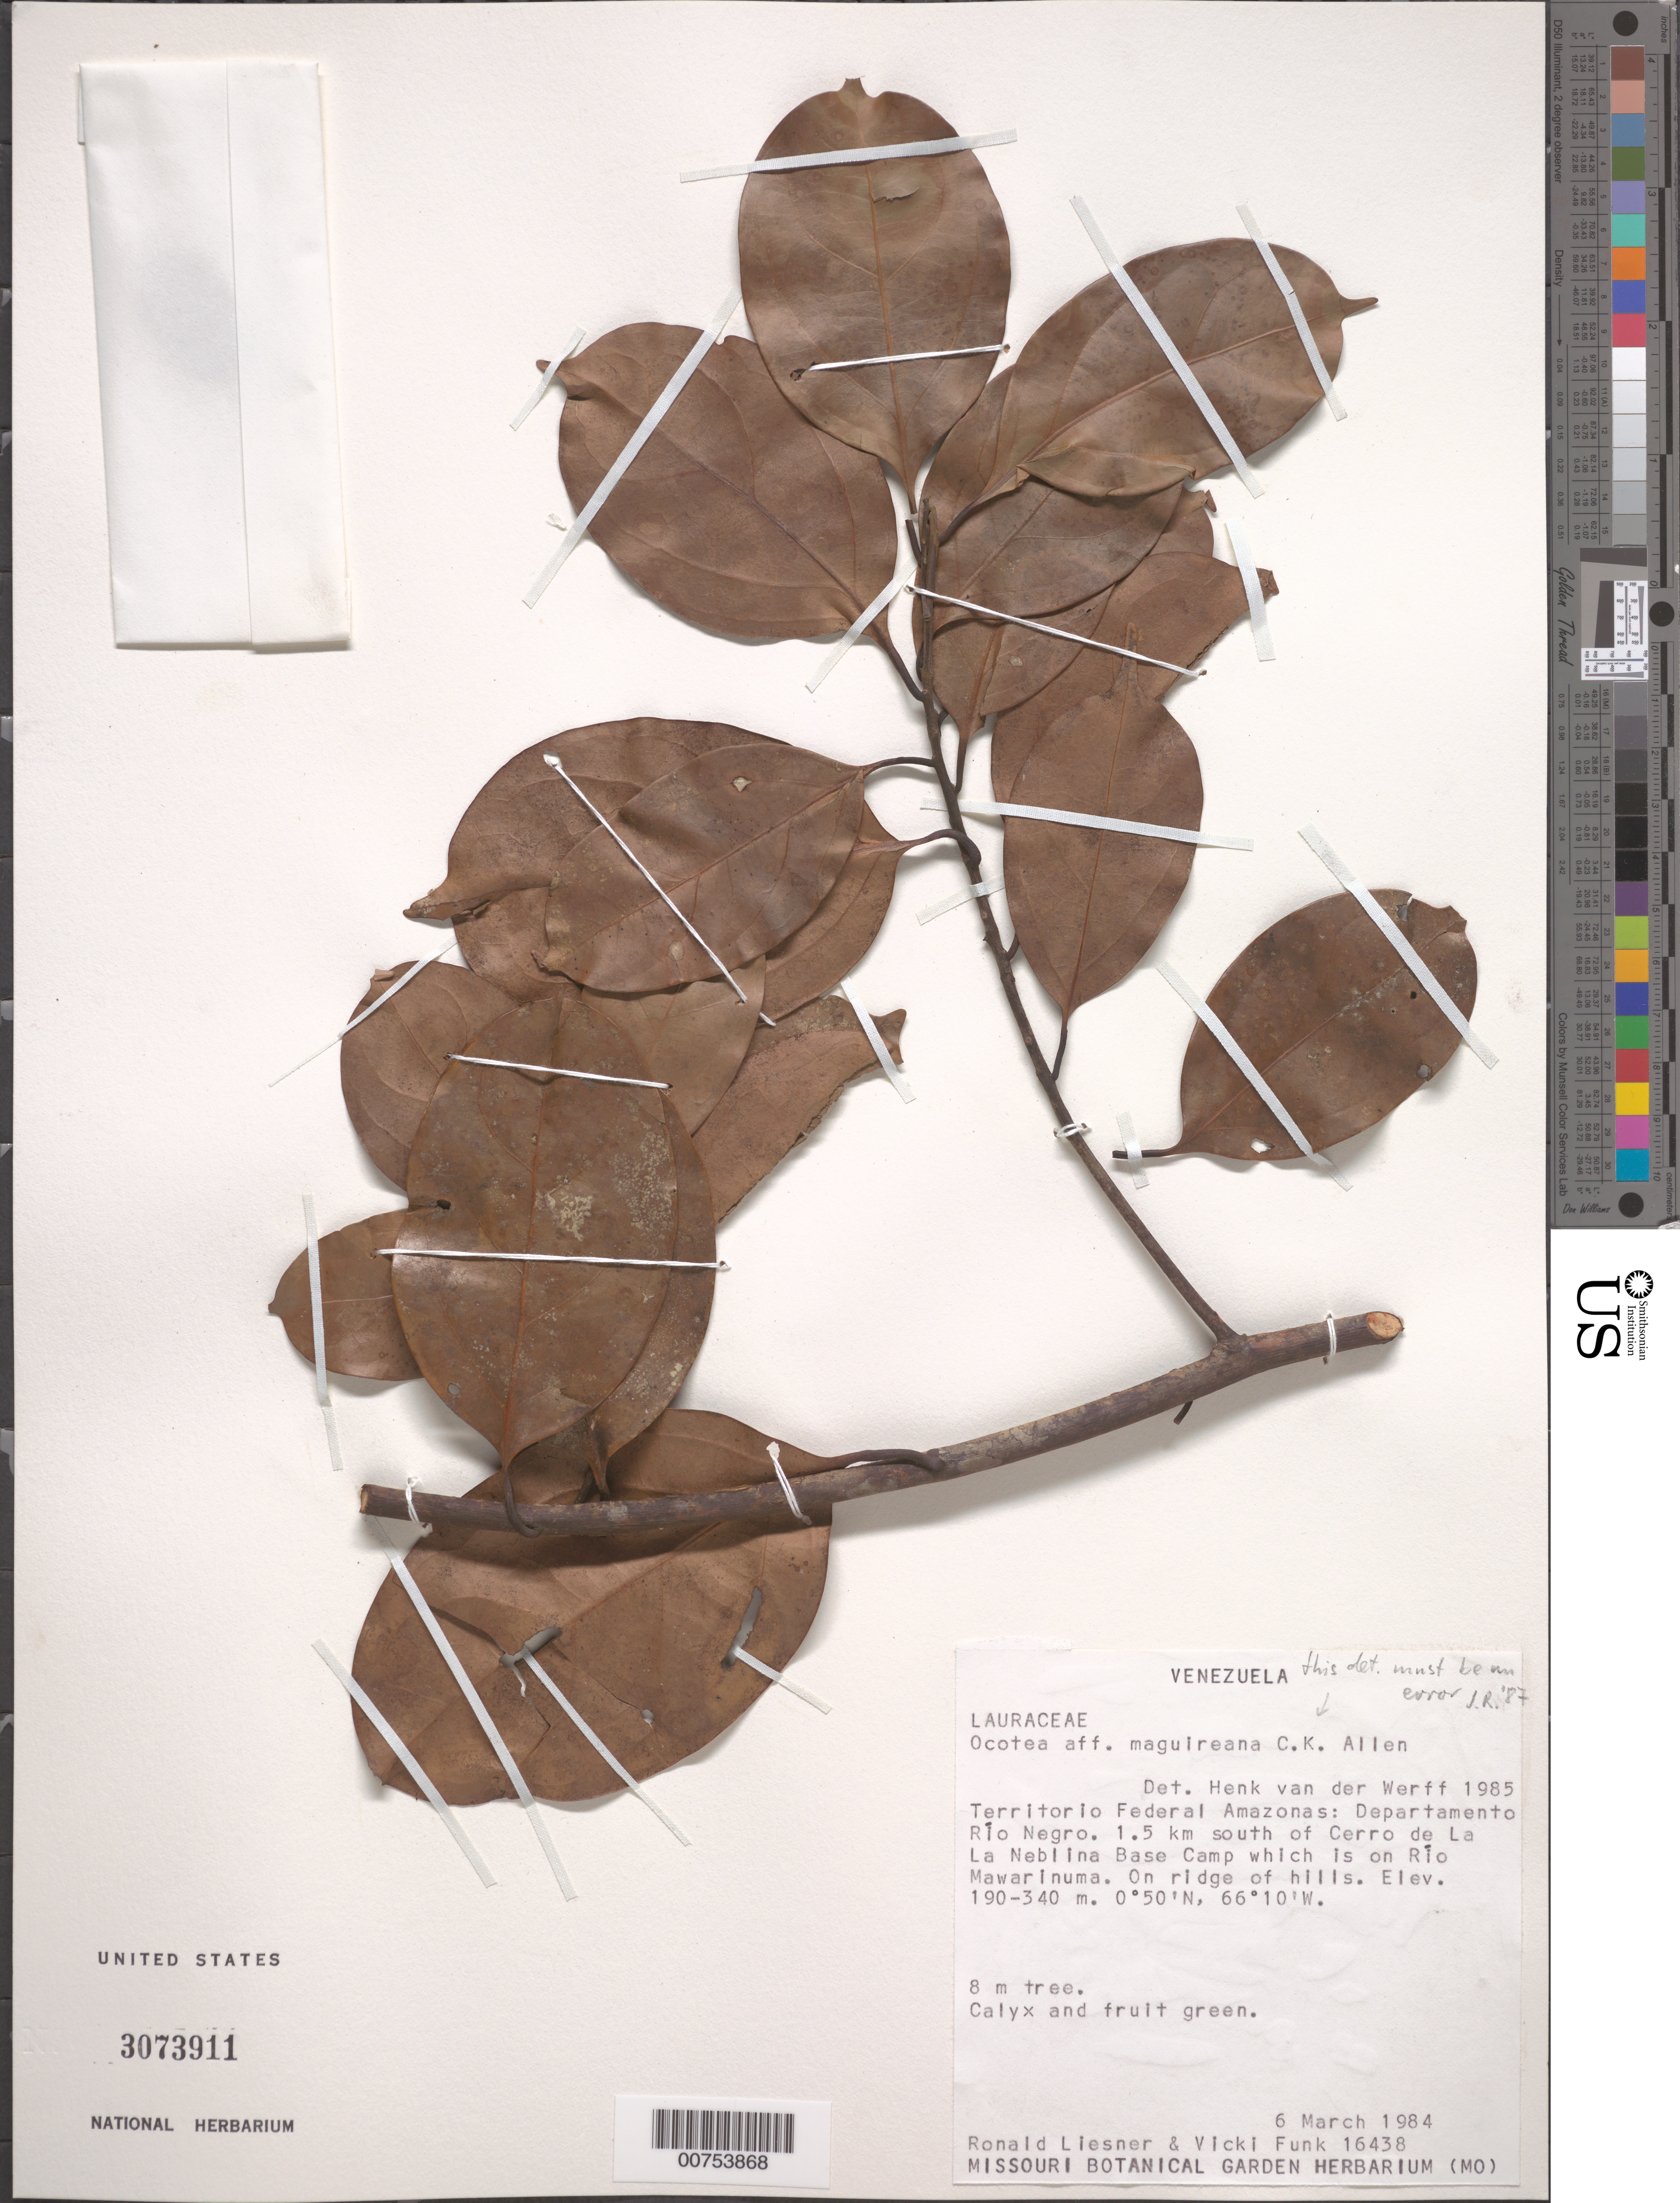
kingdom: Plantae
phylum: Tracheophyta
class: Magnoliopsida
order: Laurales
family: Lauraceae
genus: Ocotea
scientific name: Ocotea maguireana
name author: C.K. Allen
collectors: R. L. Liesner & V. Funk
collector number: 16438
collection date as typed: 6-Mar-84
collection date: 1984-03-06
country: Venezuela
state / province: Amazonas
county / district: Río Negro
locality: Río Mawarinuma, 1.5 km S of Cerro de La Neblina Base Camp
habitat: Ridge of hills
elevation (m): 190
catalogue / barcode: US 3073911